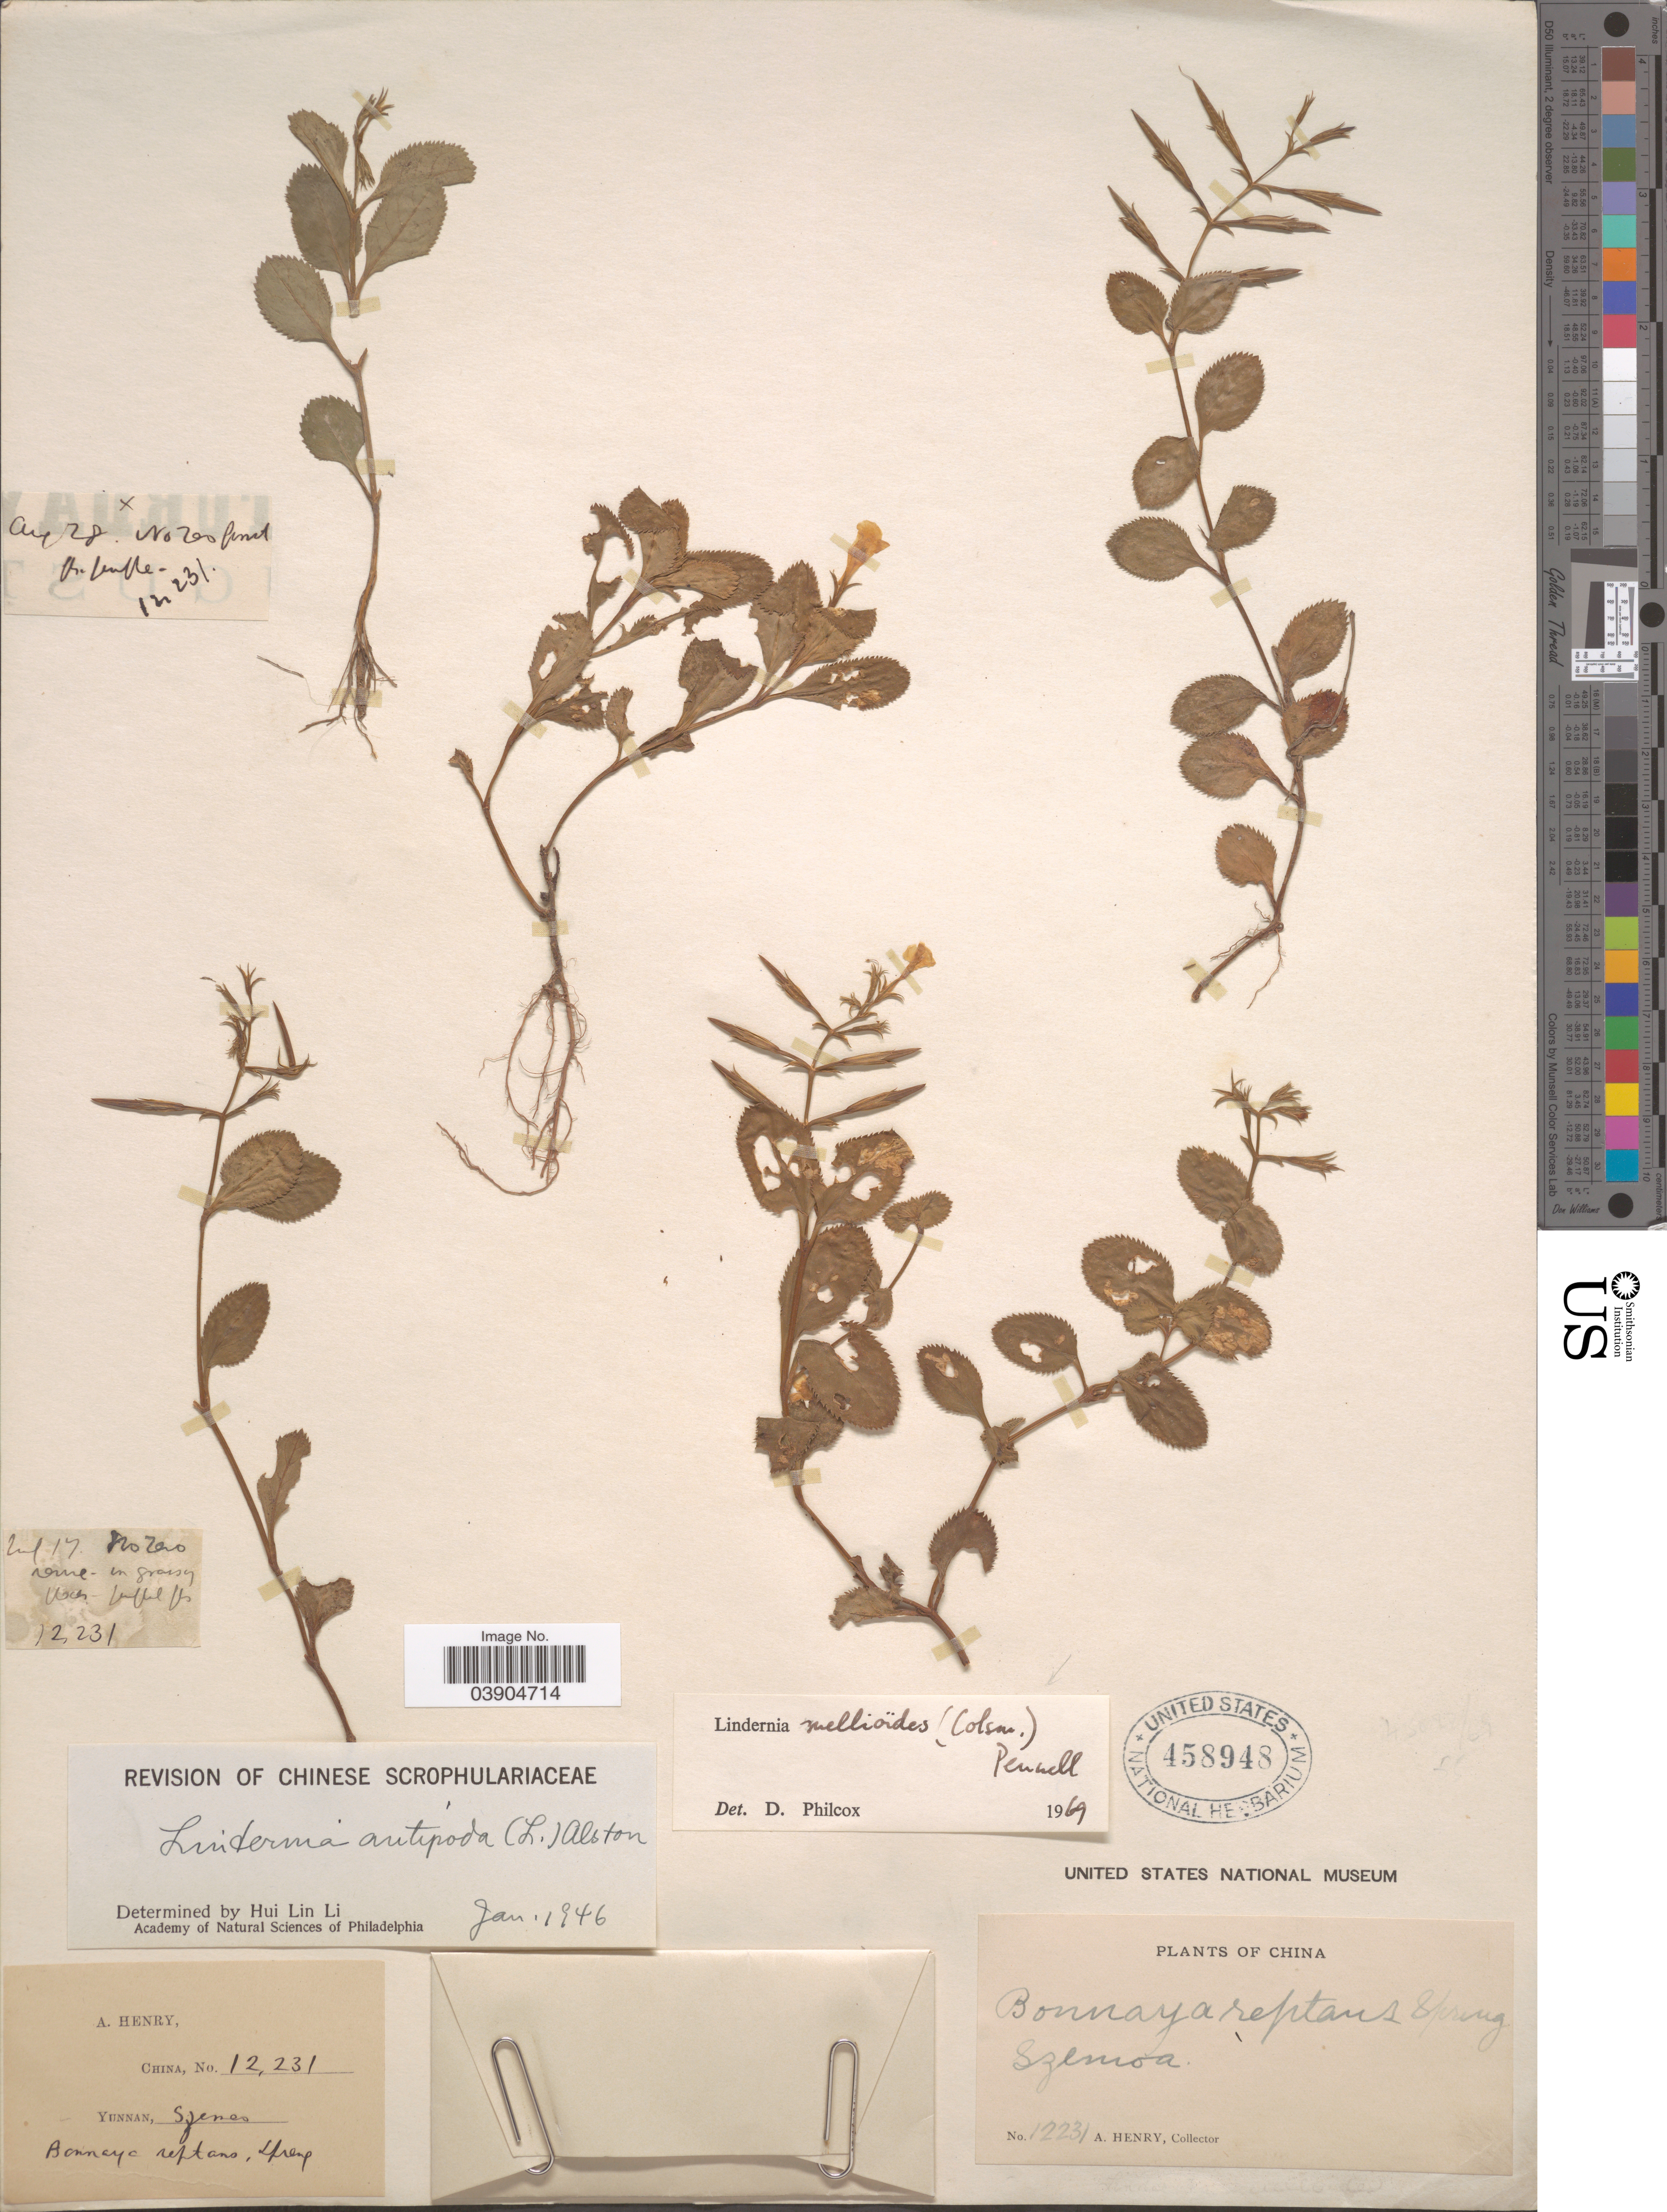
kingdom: Plantae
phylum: Tracheophyta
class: Magnoliopsida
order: Lamiales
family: Linderniaceae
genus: Lindernia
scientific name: Lindernia ruellioides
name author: (Colsm.) Pennell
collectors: A. Henry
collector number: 12231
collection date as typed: Transcribed d/m/y: /7/17 to /8/28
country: China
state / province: Yunnan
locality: Szemoa.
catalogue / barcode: US 458948